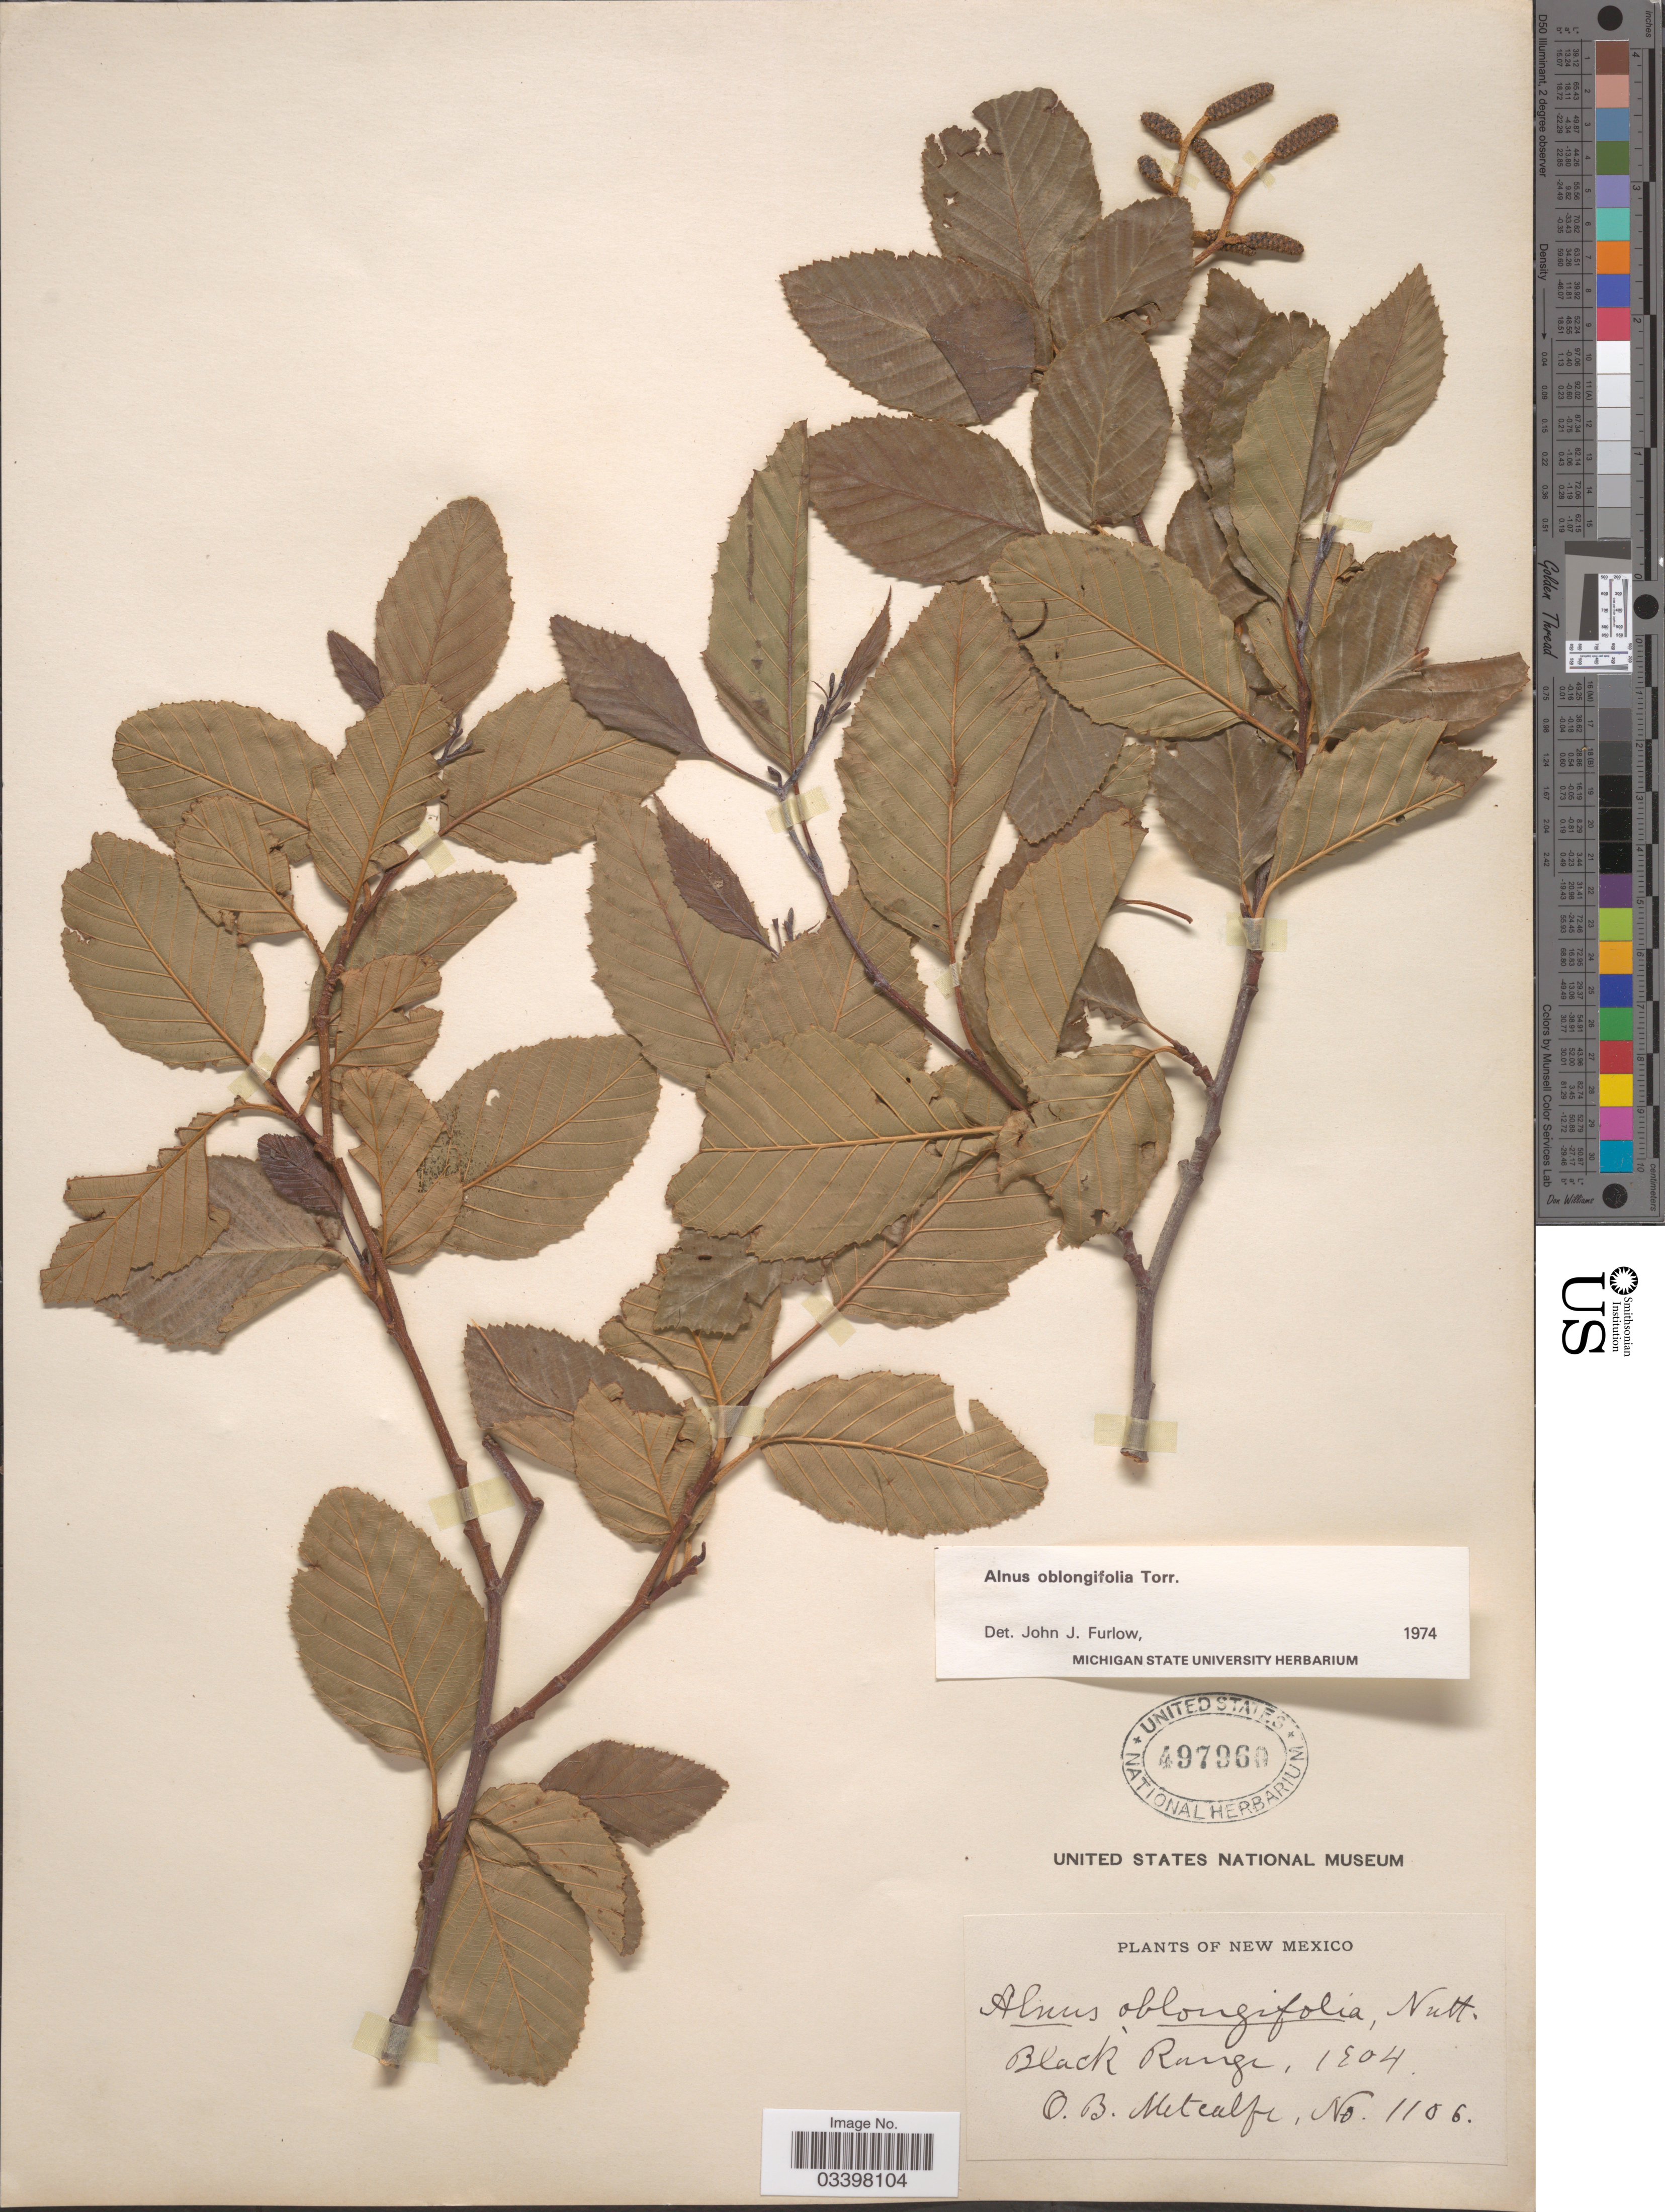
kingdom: Plantae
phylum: Tracheophyta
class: Magnoliopsida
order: Fagales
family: Betulaceae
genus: Alnus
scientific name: Alnus oblongifolia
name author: Torr. in Emory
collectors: O. B. Metcalfe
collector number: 1106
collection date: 1904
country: United States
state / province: New Mexico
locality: Black Range.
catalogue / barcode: US 497960